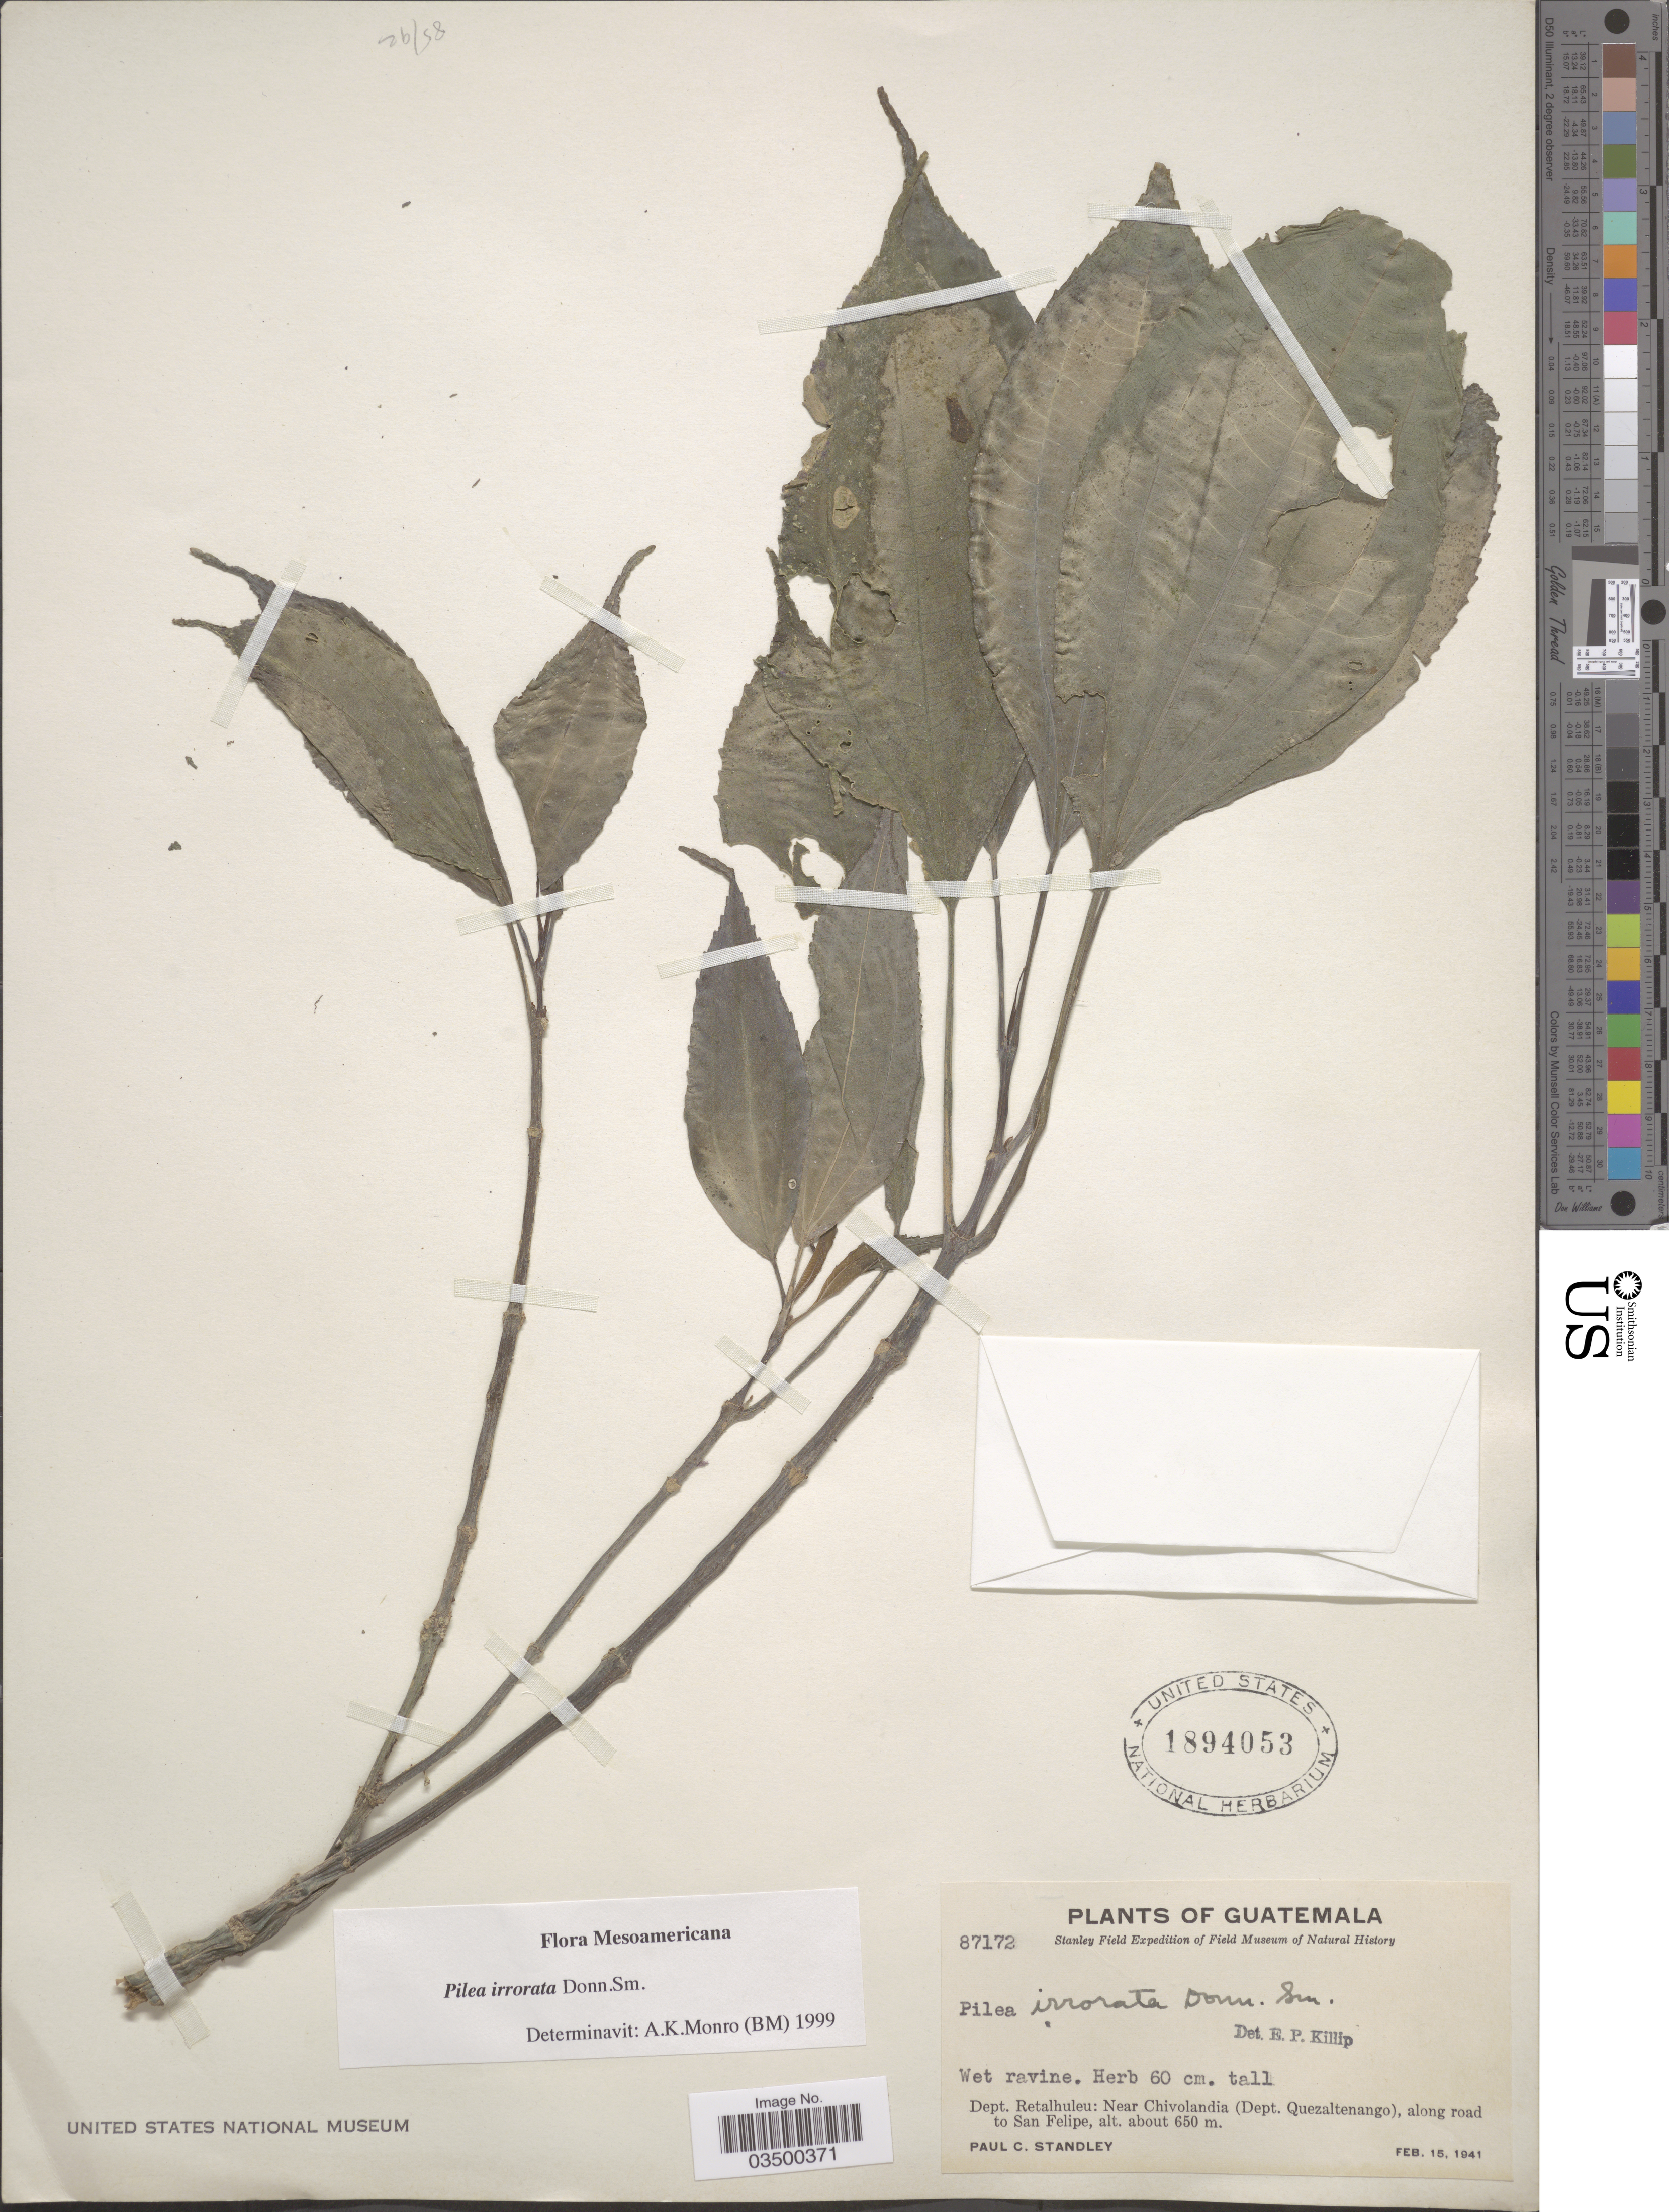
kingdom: Plantae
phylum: Tracheophyta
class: Magnoliopsida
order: Rosales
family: Urticaceae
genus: Pilea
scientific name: Pilea irrorata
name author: Donn. Sm.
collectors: P. C. Standley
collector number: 87172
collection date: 1941-02-15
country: Guatemala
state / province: Retalhuleu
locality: Dept. Retalhuleu: Near Chivolandia (Dept. Quezaltenango), along road to San Felipe.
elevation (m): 650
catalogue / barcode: US 1894053